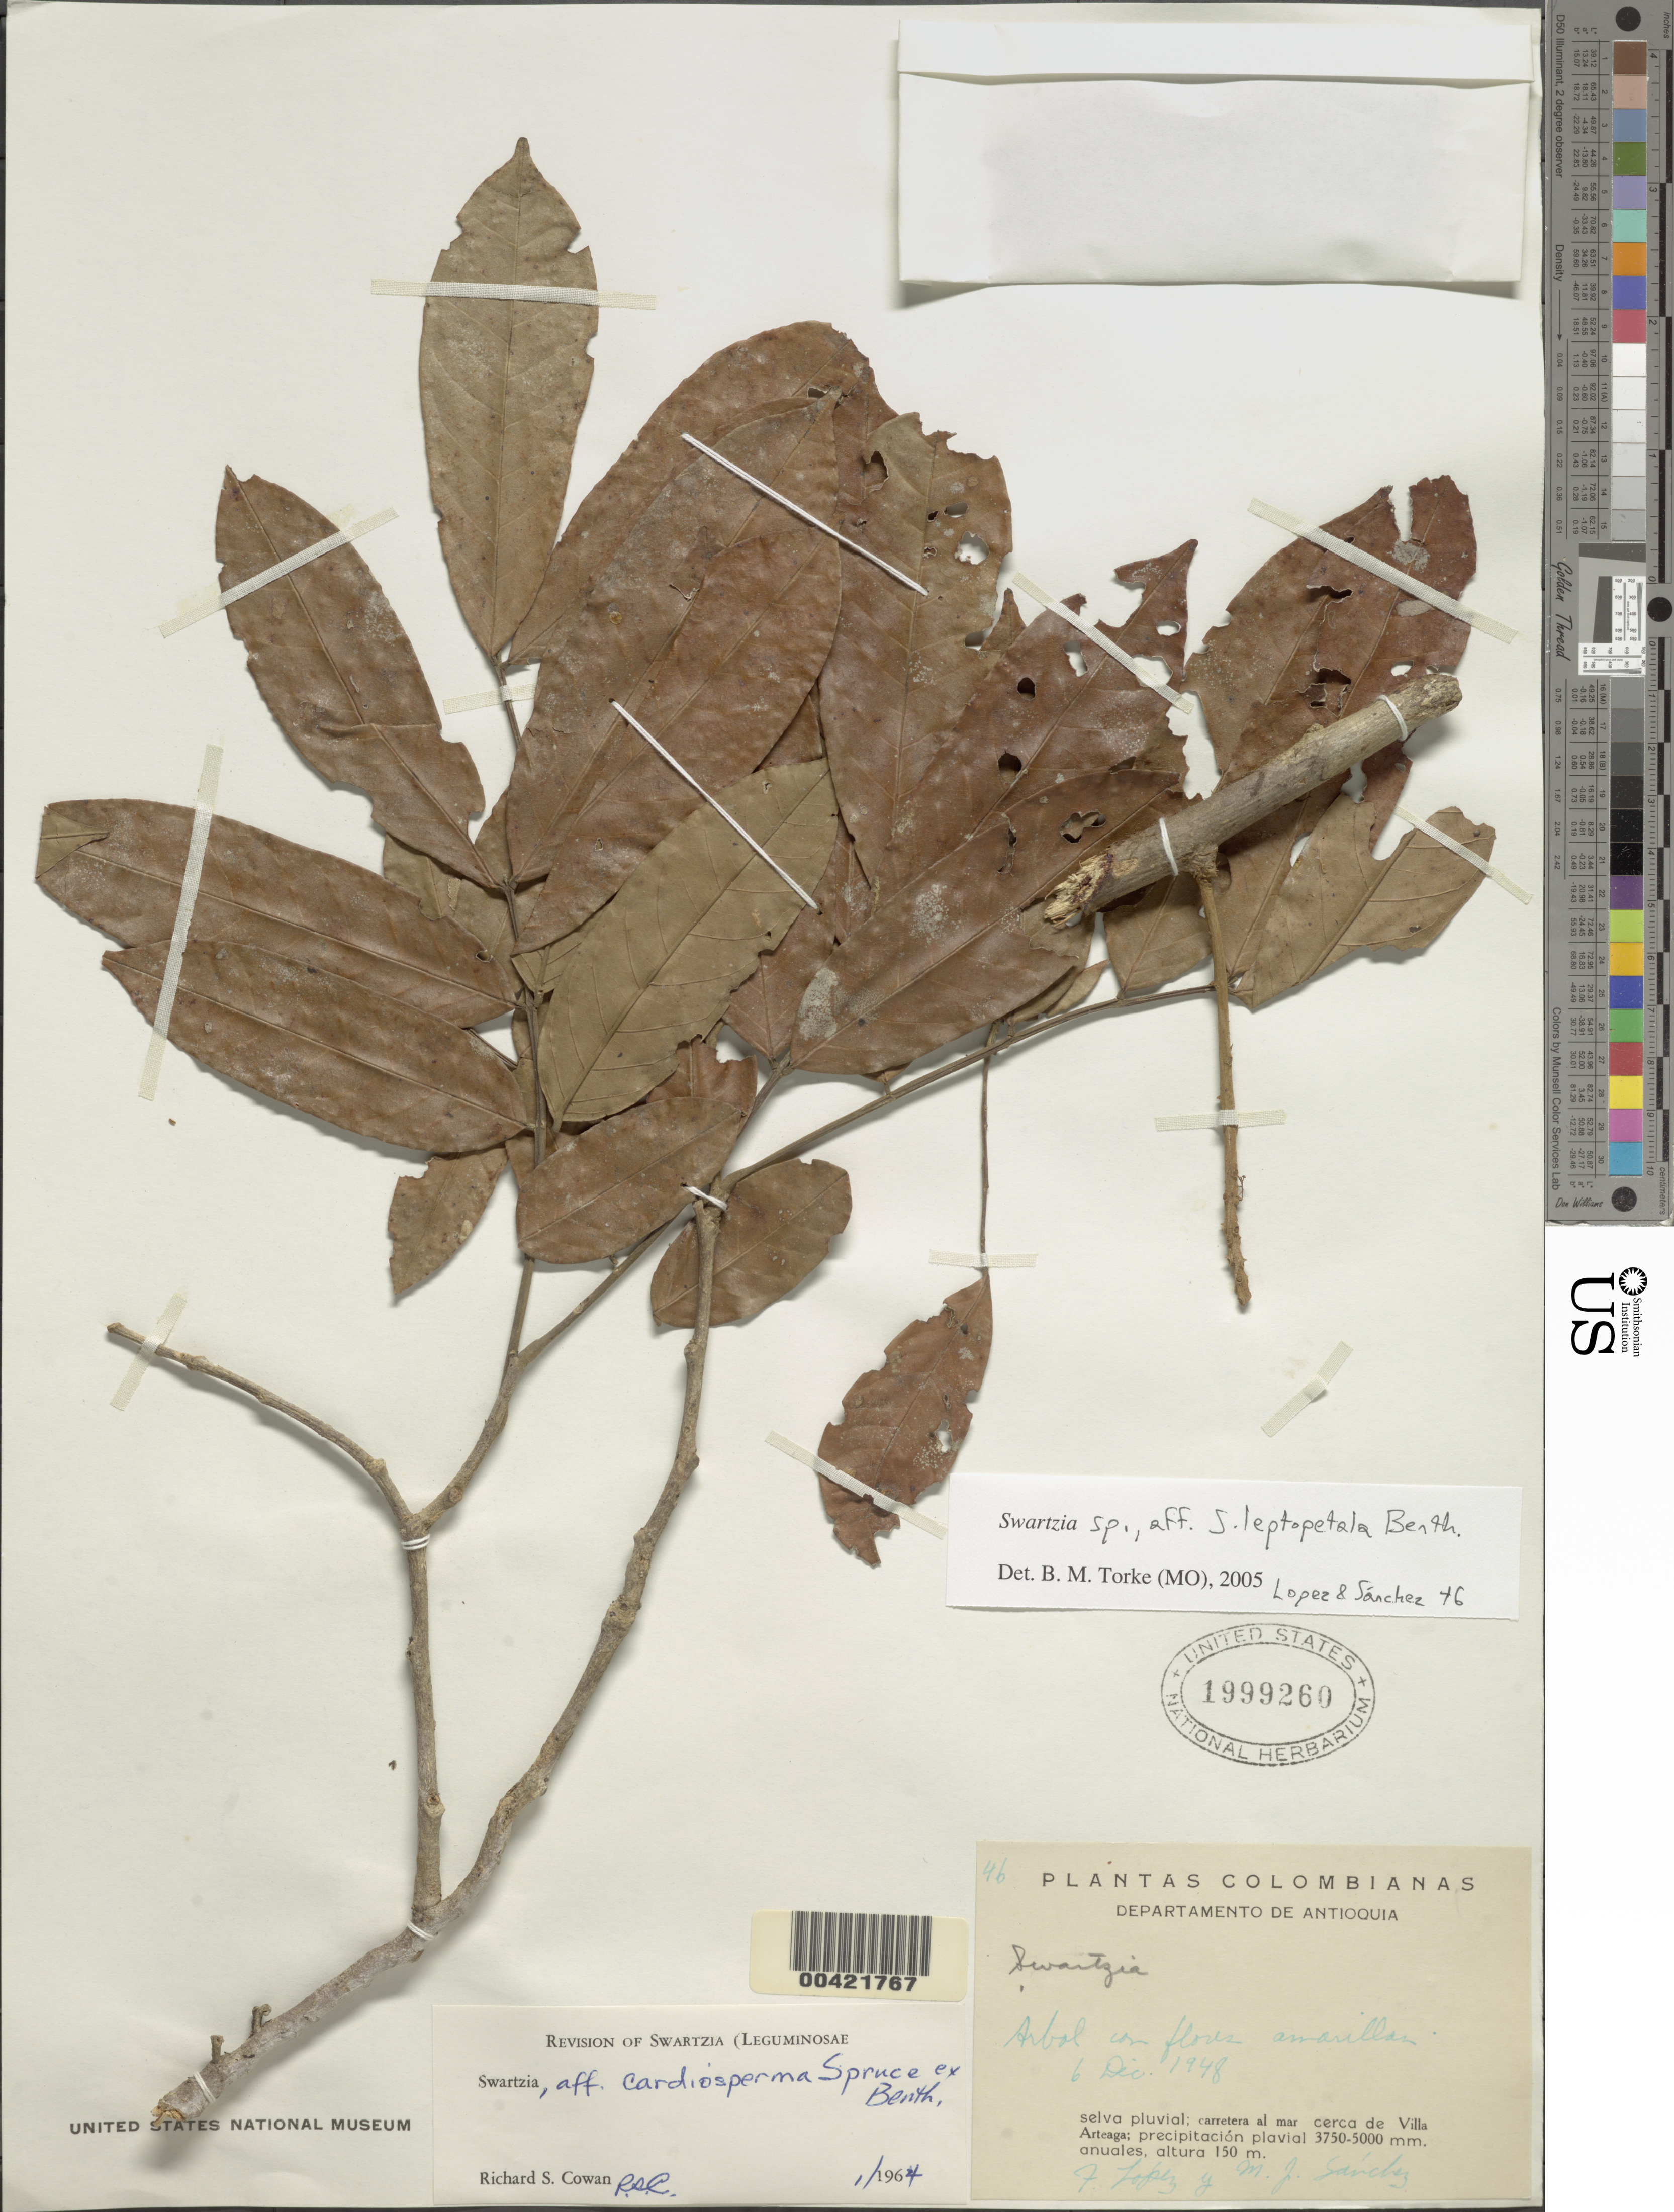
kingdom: Plantae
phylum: Tracheophyta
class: Magnoliopsida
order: Fabales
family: Fabaceae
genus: Swartzia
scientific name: Swartzia sp. nov. aff. leptopetala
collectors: F. Lopéz & M. Sanchez M.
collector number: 46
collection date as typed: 06 Dec 1948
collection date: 1948-12-06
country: Colombia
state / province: Amazônas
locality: Arteaga, Cerca de Villa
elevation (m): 150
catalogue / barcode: US 1999260